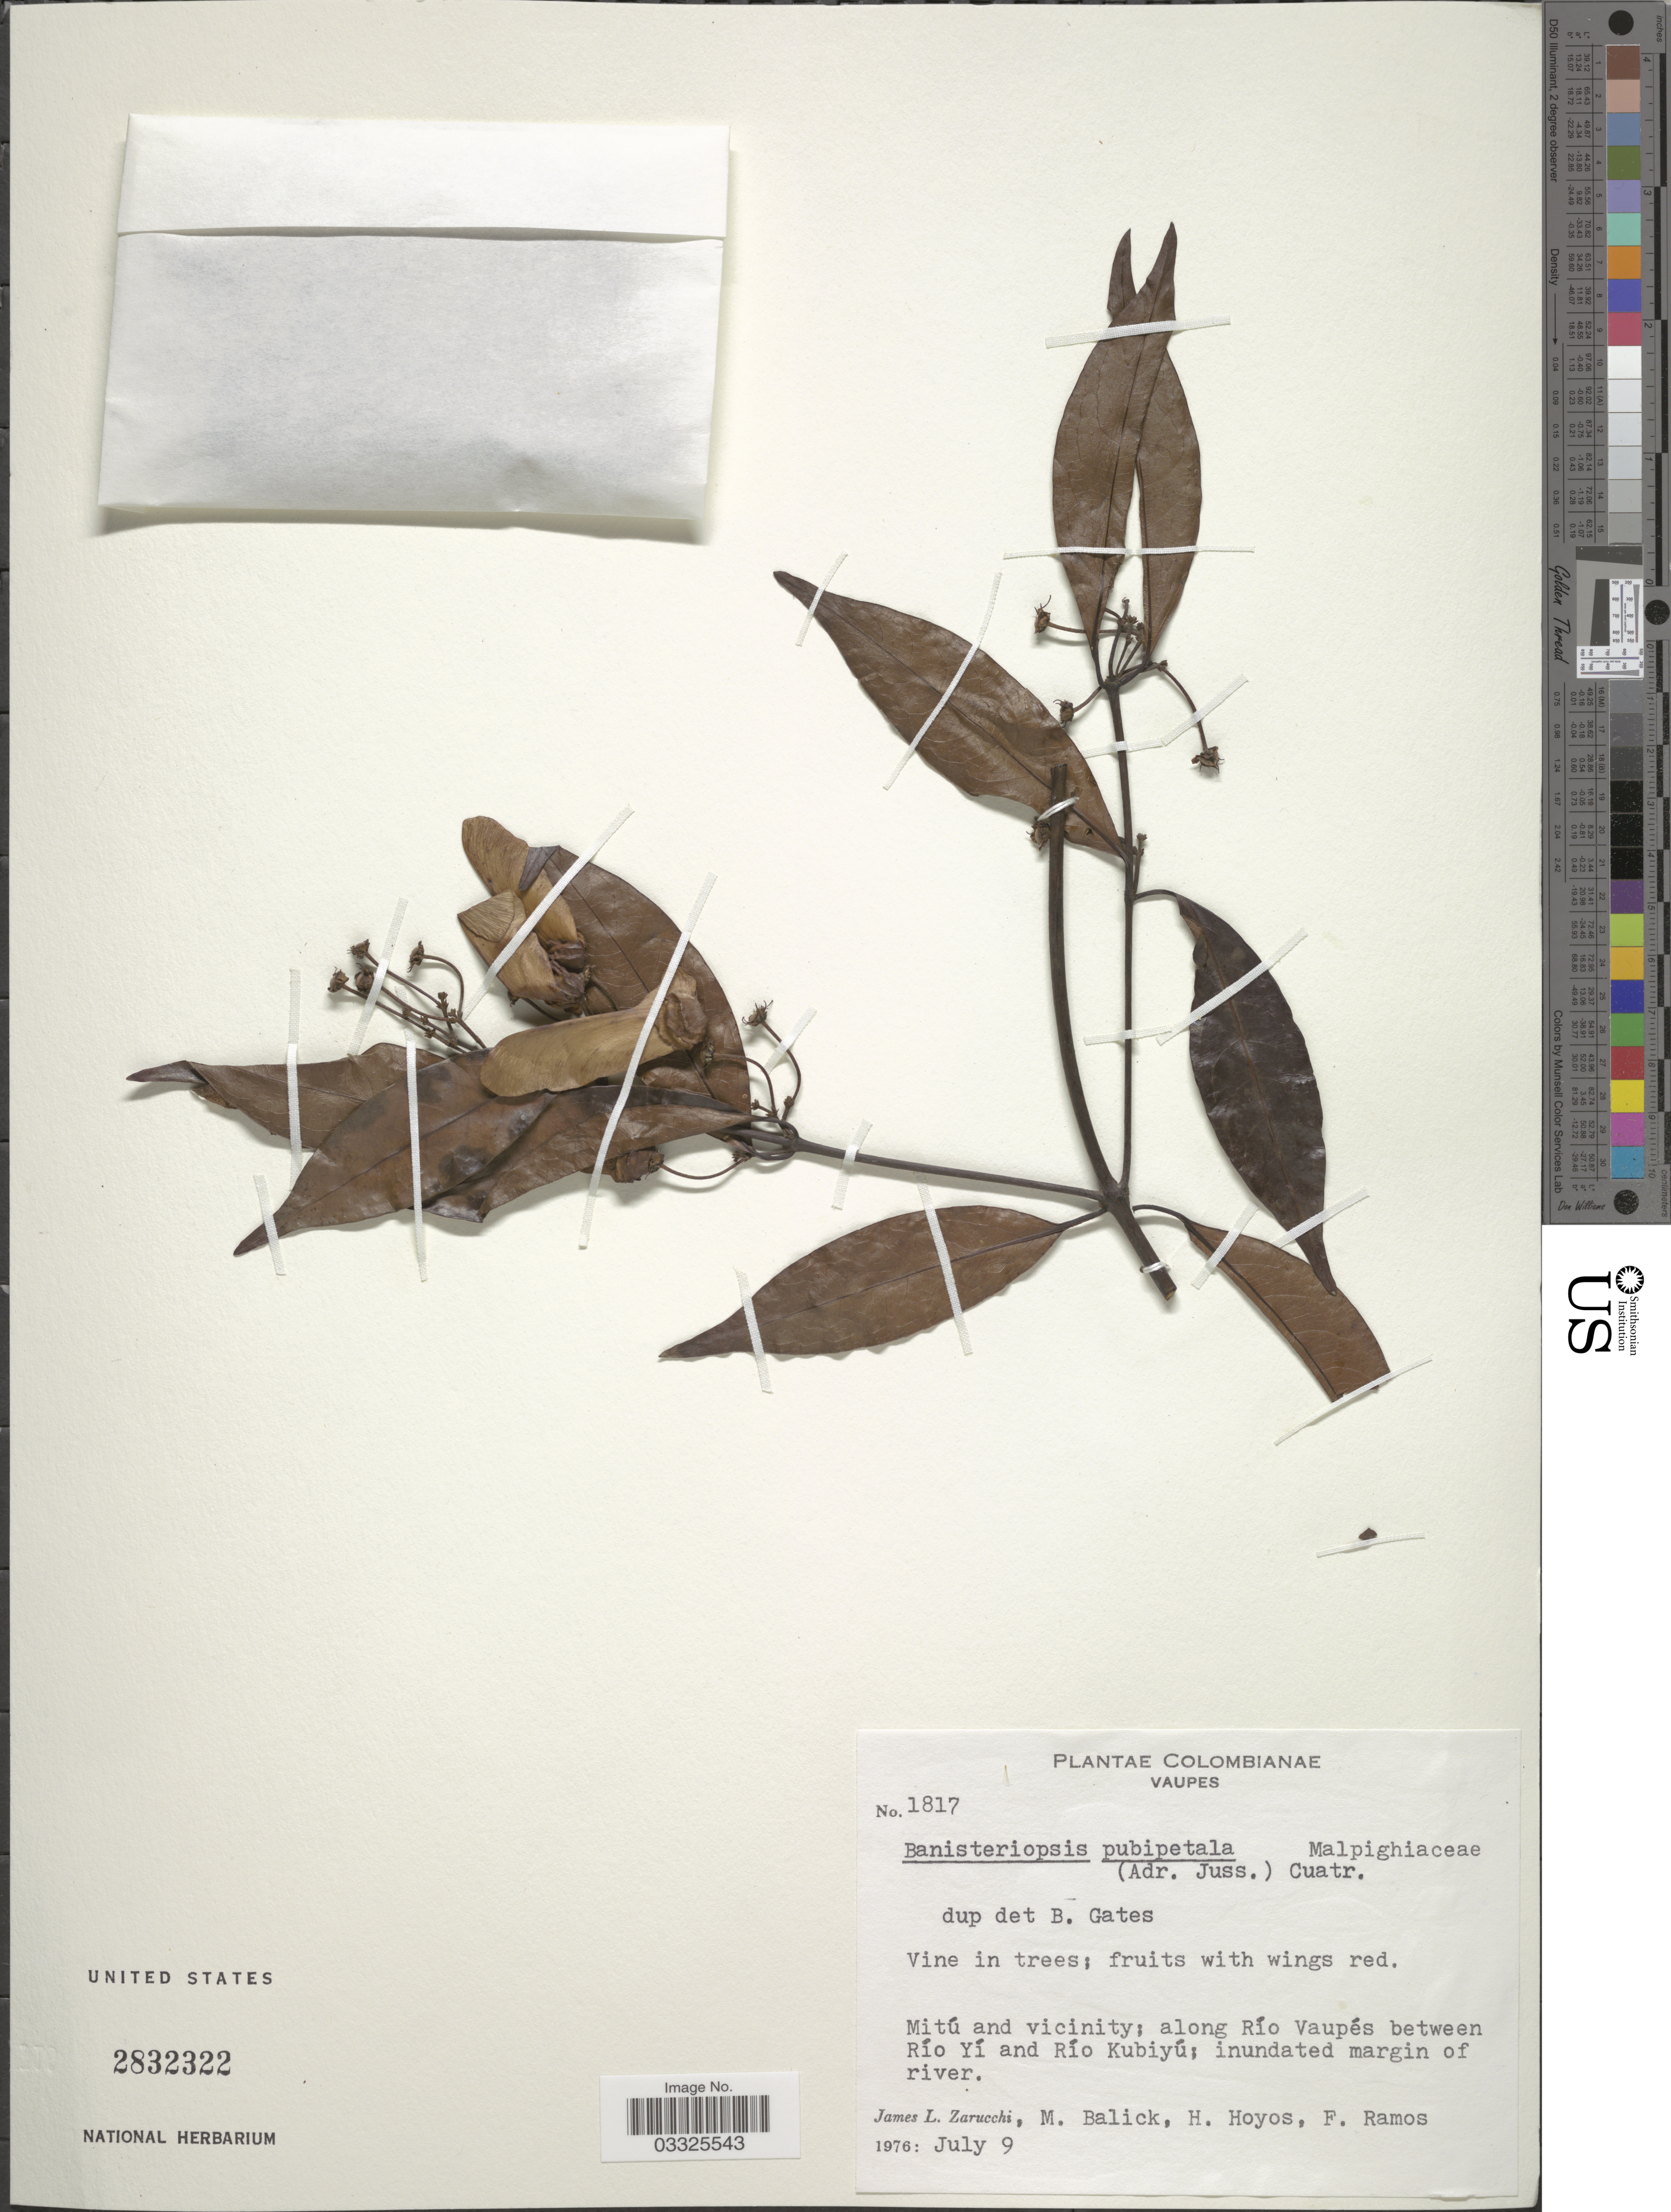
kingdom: Plantae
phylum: Tracheophyta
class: Magnoliopsida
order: Malpighiales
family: Malpighiaceae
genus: Banisteriopsis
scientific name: Banisteriopsis pubipetala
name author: (A. Juss.) Cuatrec.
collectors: J. L. Zarucchi, M. Balick, H. Hoyos & F. Ramos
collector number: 1817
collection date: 1976-07-09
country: Colombia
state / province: Vaupés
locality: Mitú and vicinity: along Río Vaupés between Río Yí and Río Kubiyú.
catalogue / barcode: US 2832322